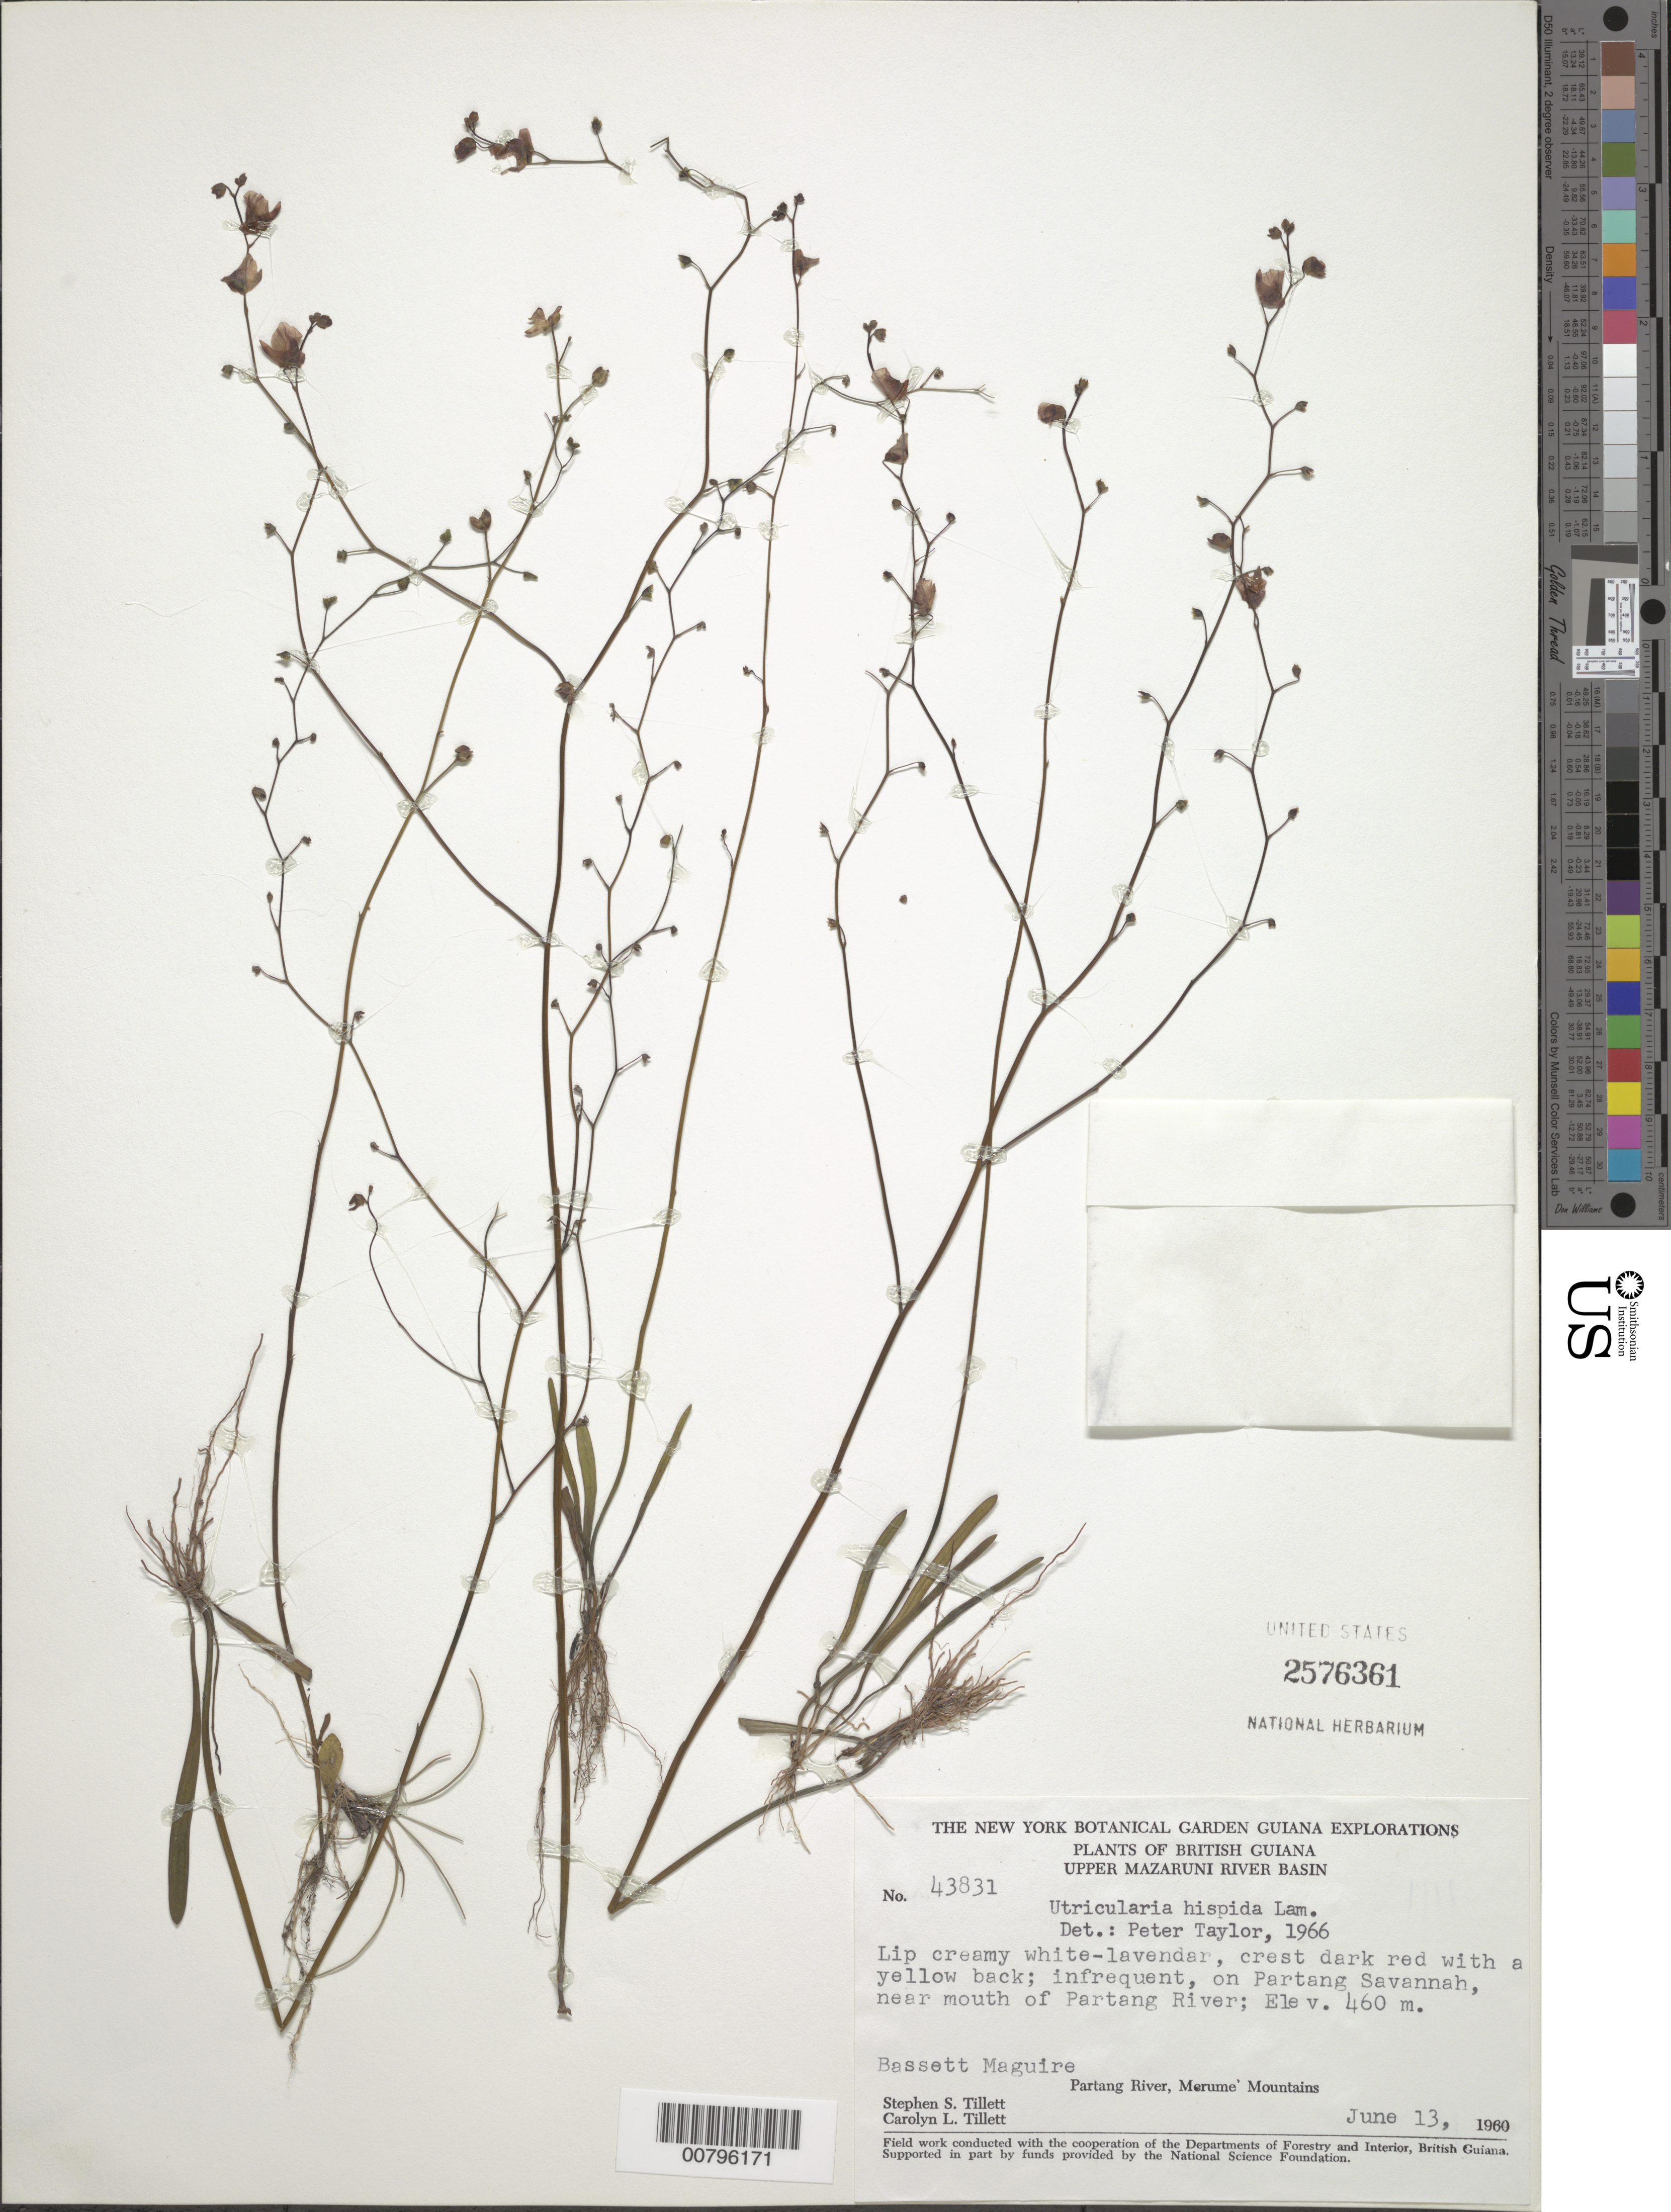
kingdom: Plantae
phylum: Tracheophyta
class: Magnoliopsida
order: Lamiales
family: Lentibulariaceae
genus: Utricularia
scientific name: Utricularia hispida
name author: Lam.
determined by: Taylor, P.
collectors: B. Maguire, S. S. Tillett & C. L. Tillett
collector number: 43831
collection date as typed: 13-Jun-60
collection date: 1960-06-13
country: Guyana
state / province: Cuyuni-Mazaruni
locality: Merume Mts., Partang River, Partang Savanna near mouth of river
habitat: Savanna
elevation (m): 460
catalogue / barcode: US 2576361